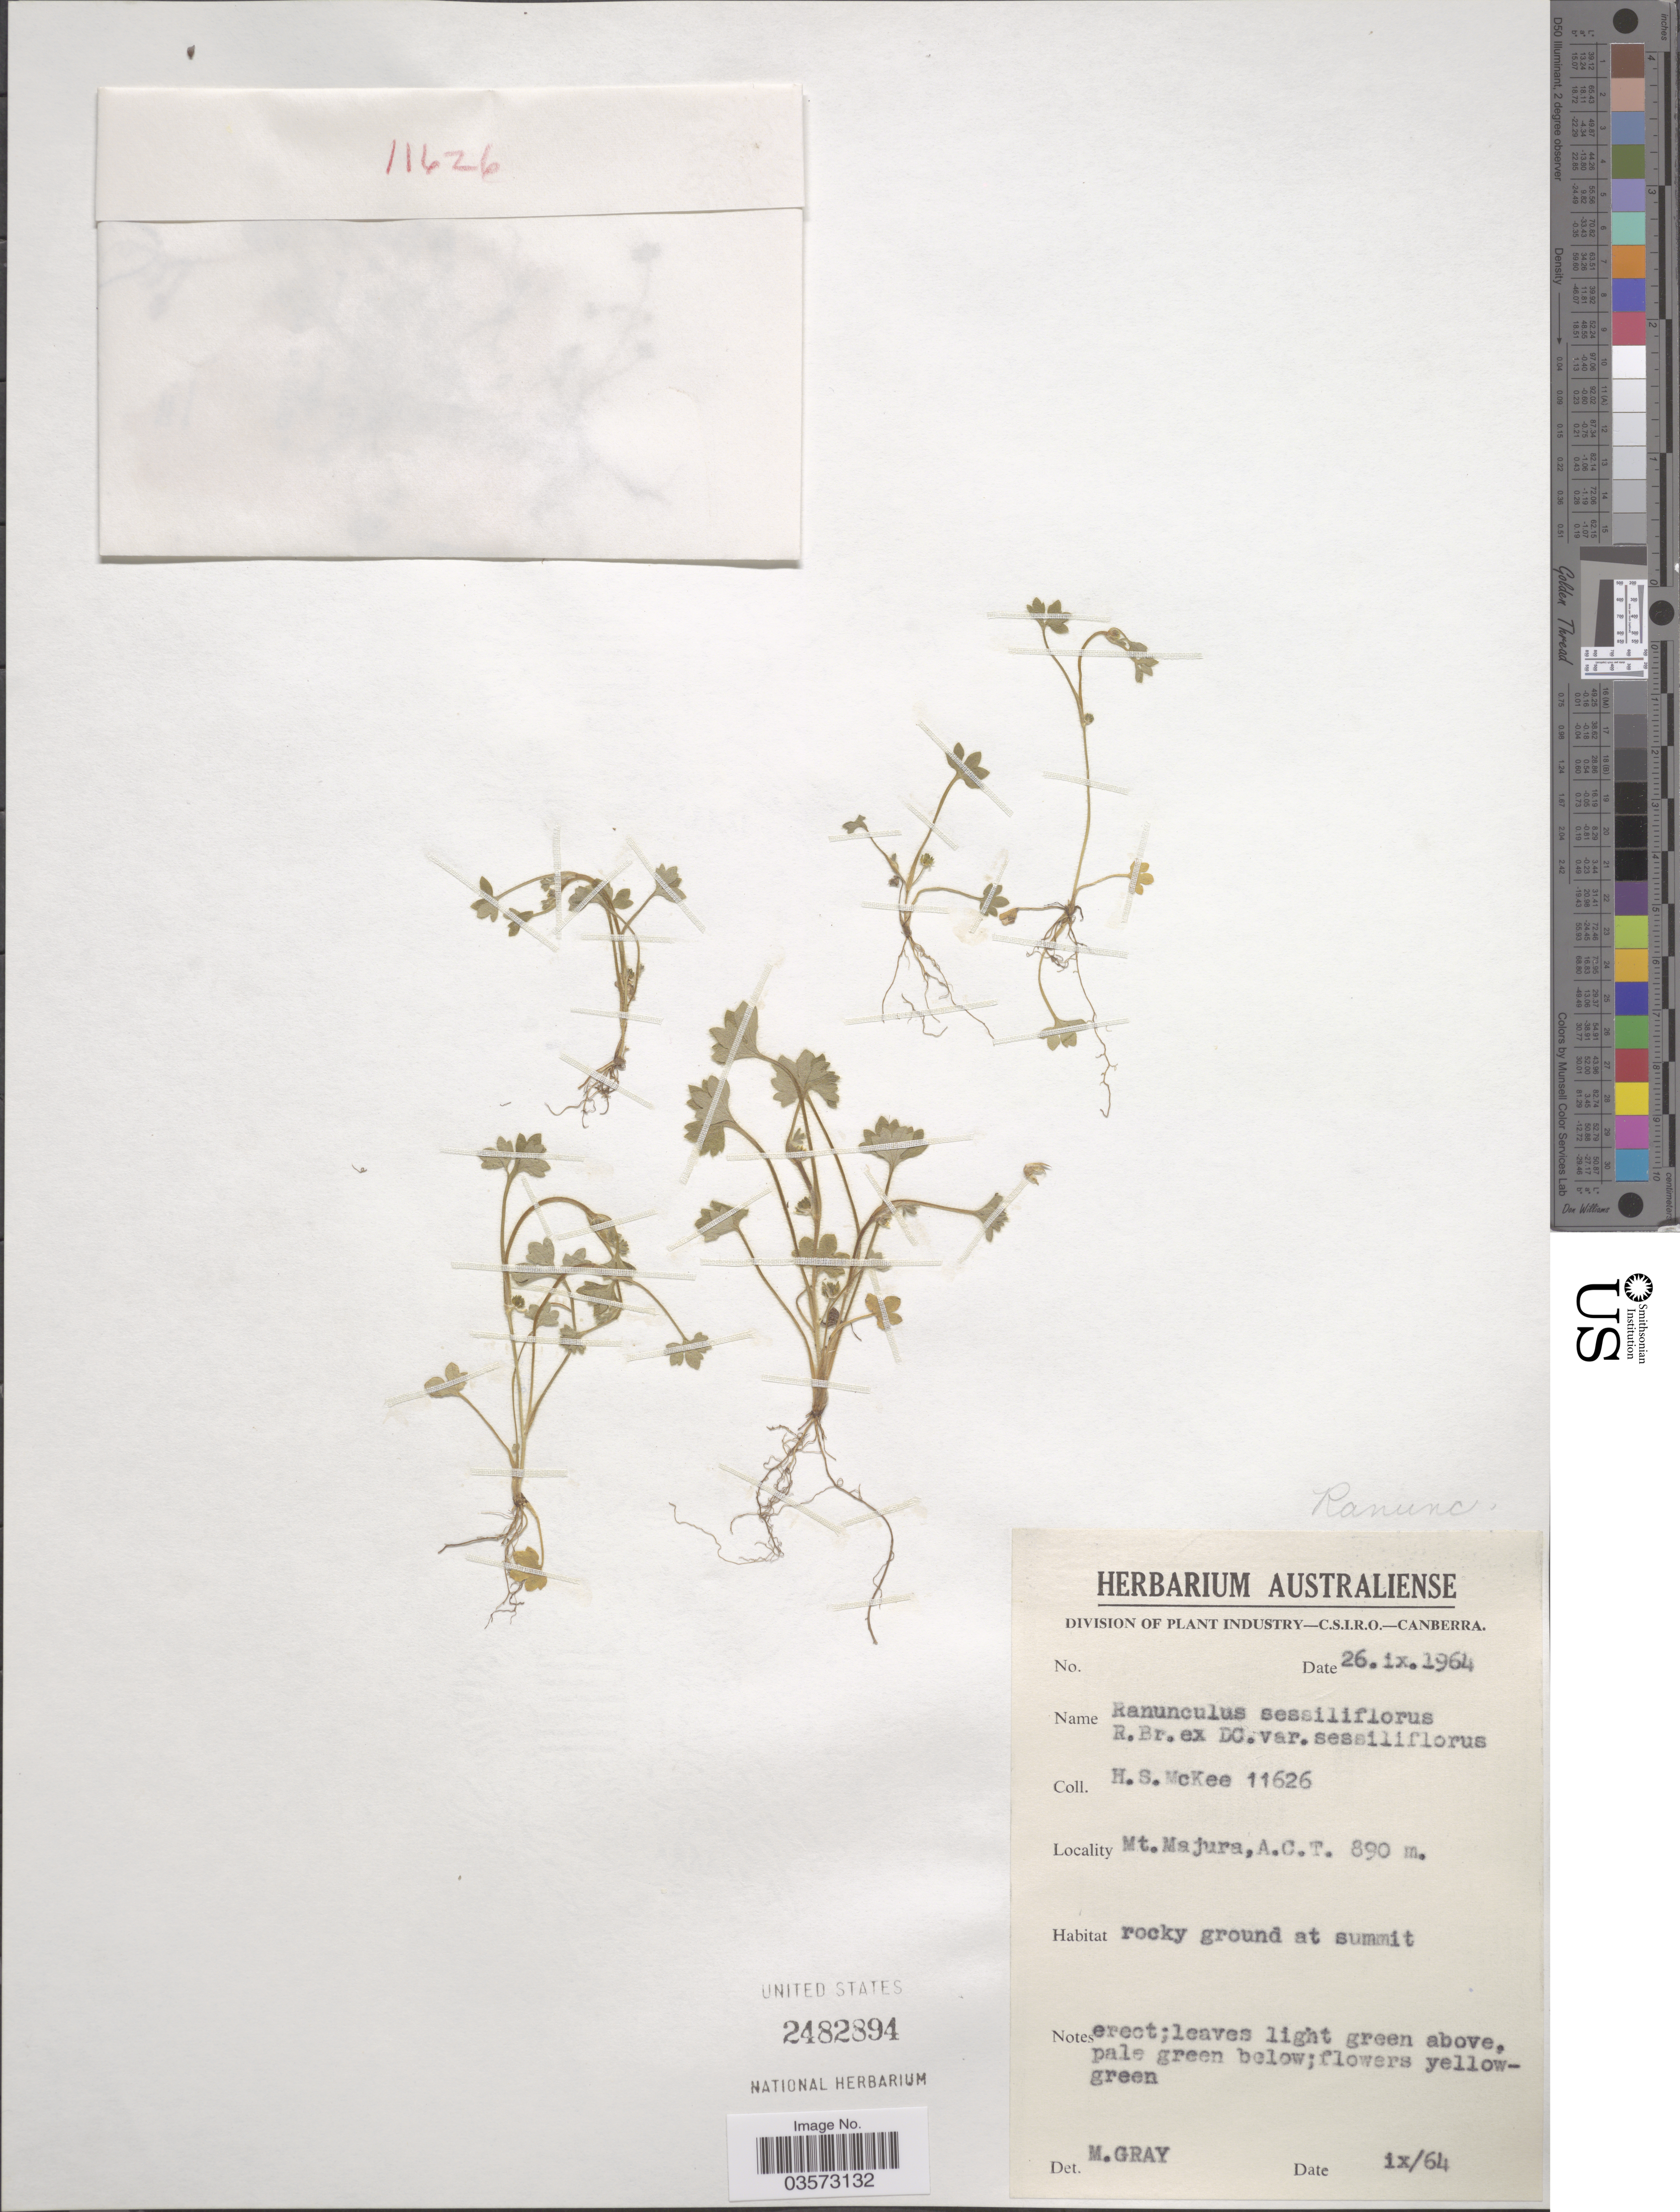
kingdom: Plantae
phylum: Tracheophyta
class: Magnoliopsida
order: Ranunculales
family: Ranunculaceae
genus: Ranunculus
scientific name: Ranunculus sessiliflorus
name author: R. Br. ex DC.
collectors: H. S. McKee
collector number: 11626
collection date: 1964-09-26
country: Australia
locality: Mt.Majura,A.C.T.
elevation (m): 890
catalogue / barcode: US 2482894